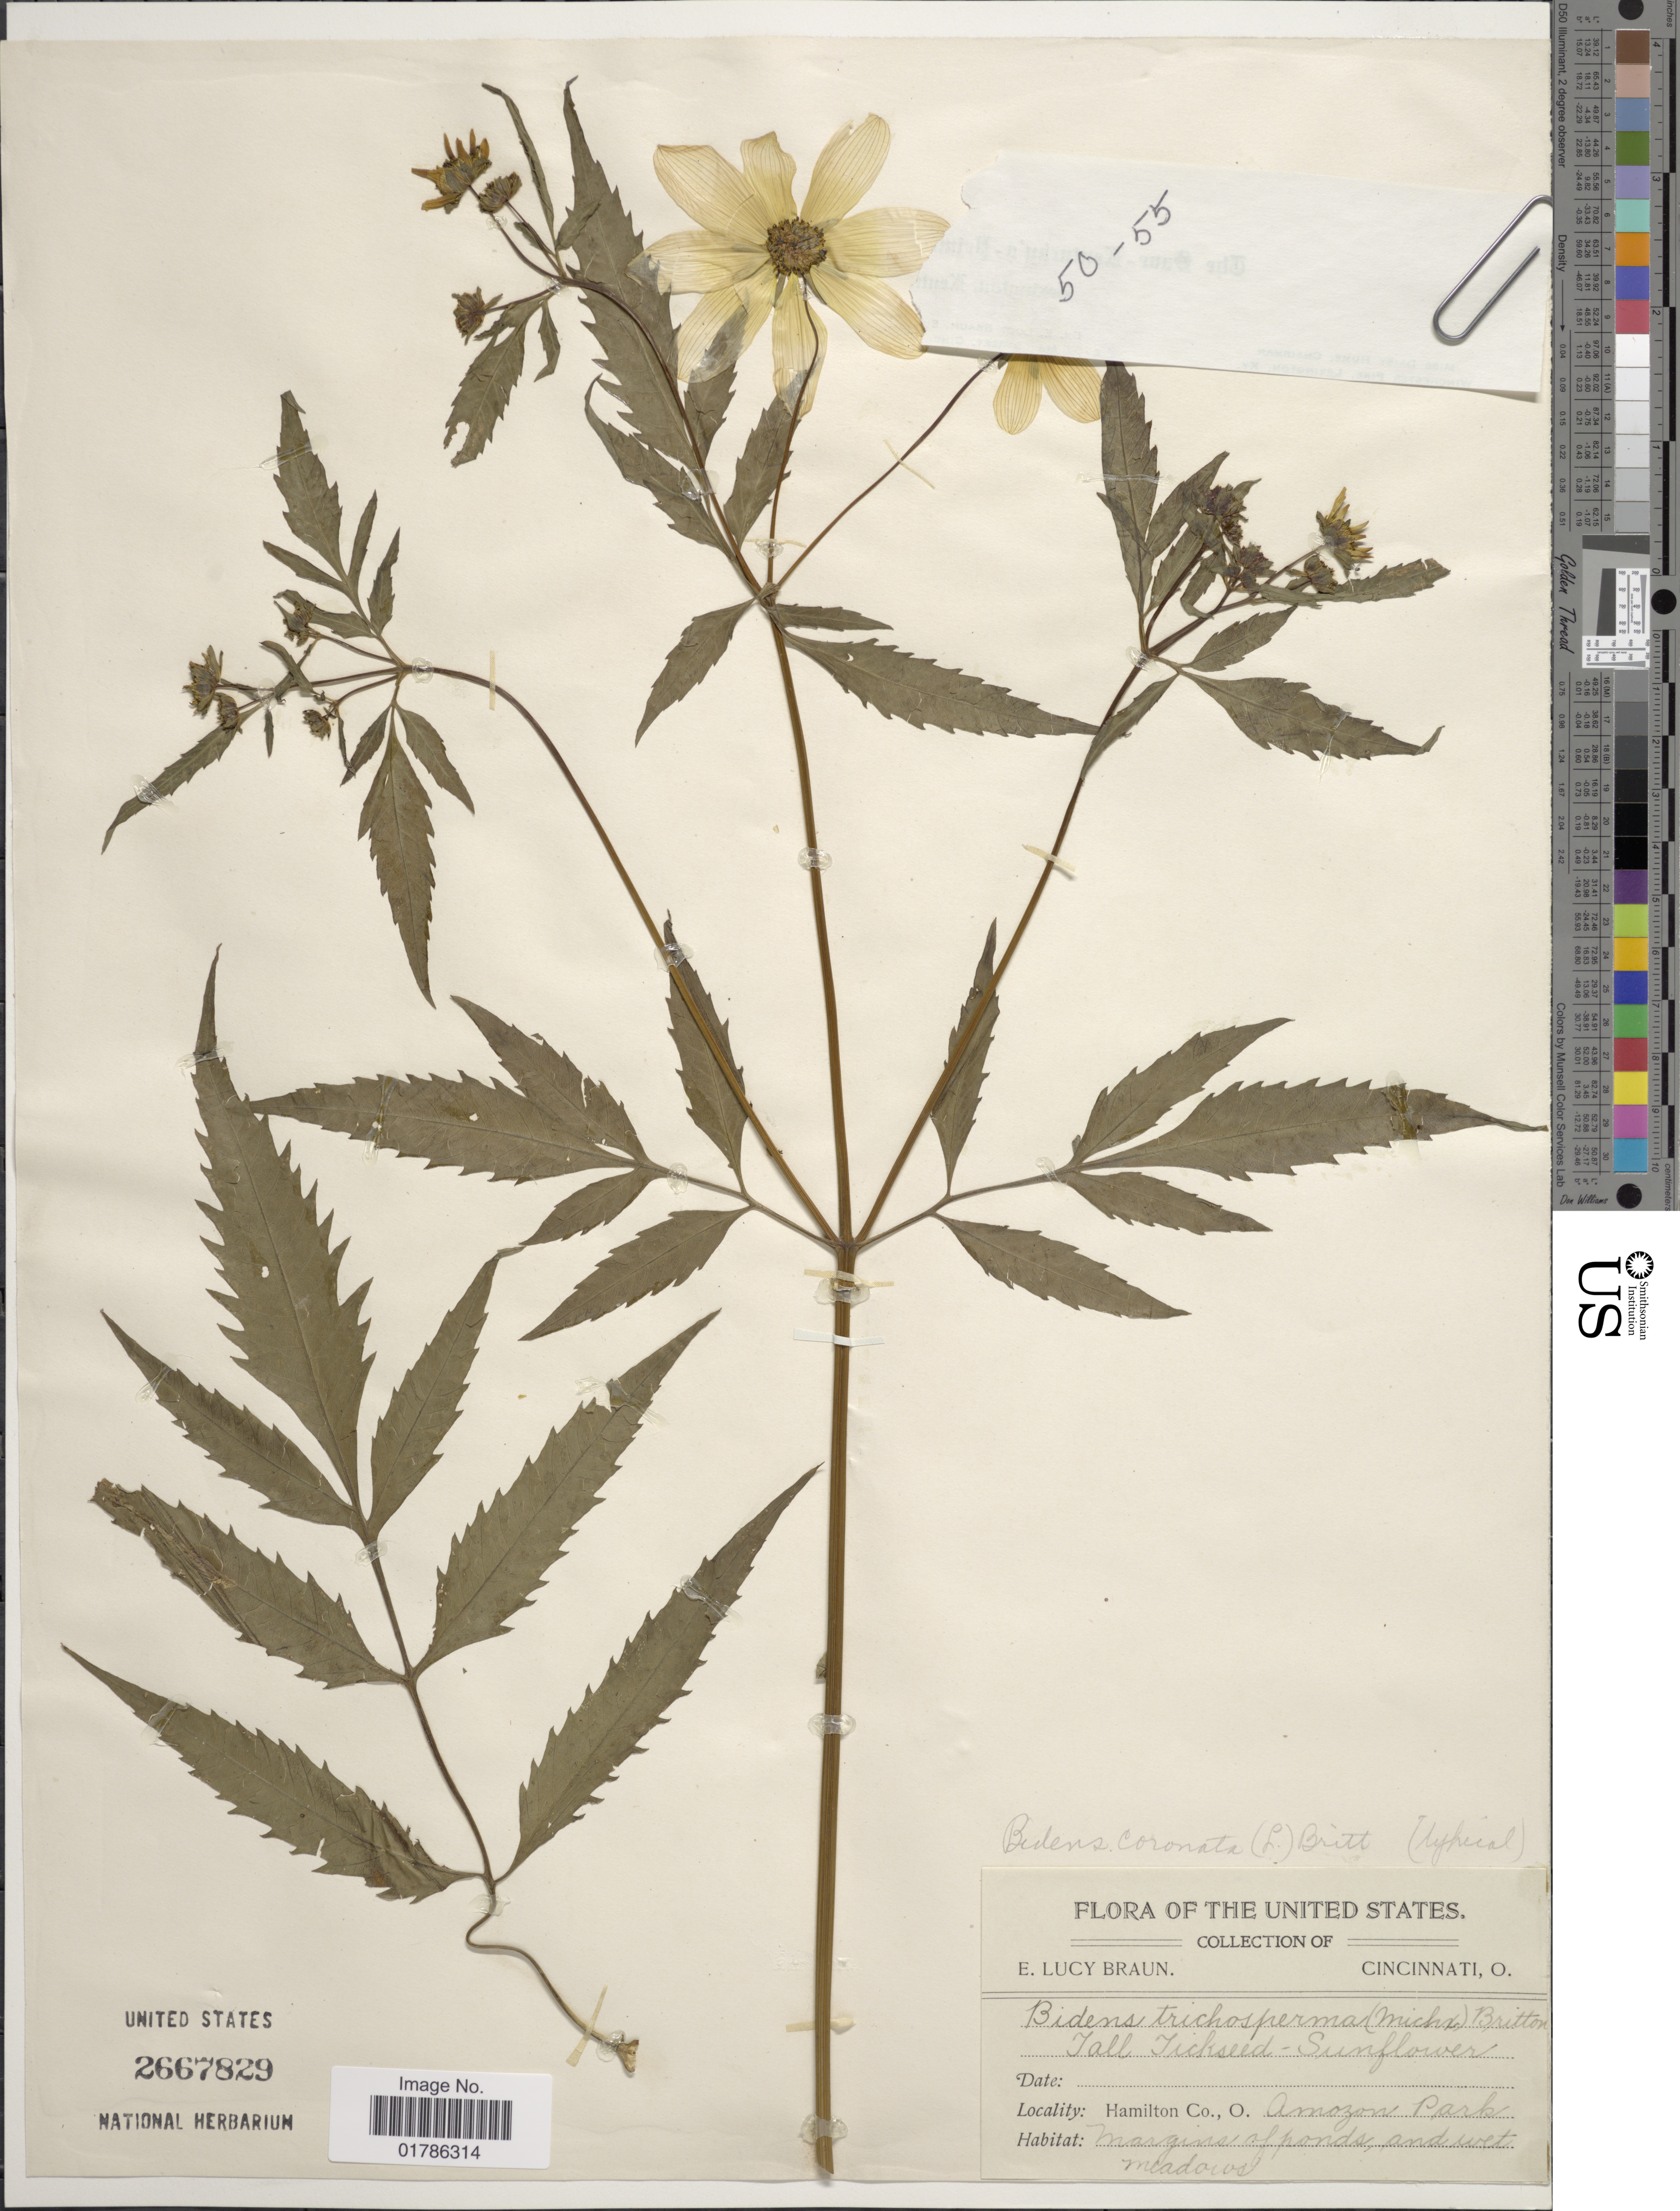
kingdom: Plantae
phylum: Tracheophyta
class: Magnoliopsida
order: Asterales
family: Asteraceae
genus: Bidens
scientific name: Bidens coronata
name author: (L.) Britton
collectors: E. L. Braun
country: United States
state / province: Ohio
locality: Hamilton Co., Amozon Park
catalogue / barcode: US 2667829